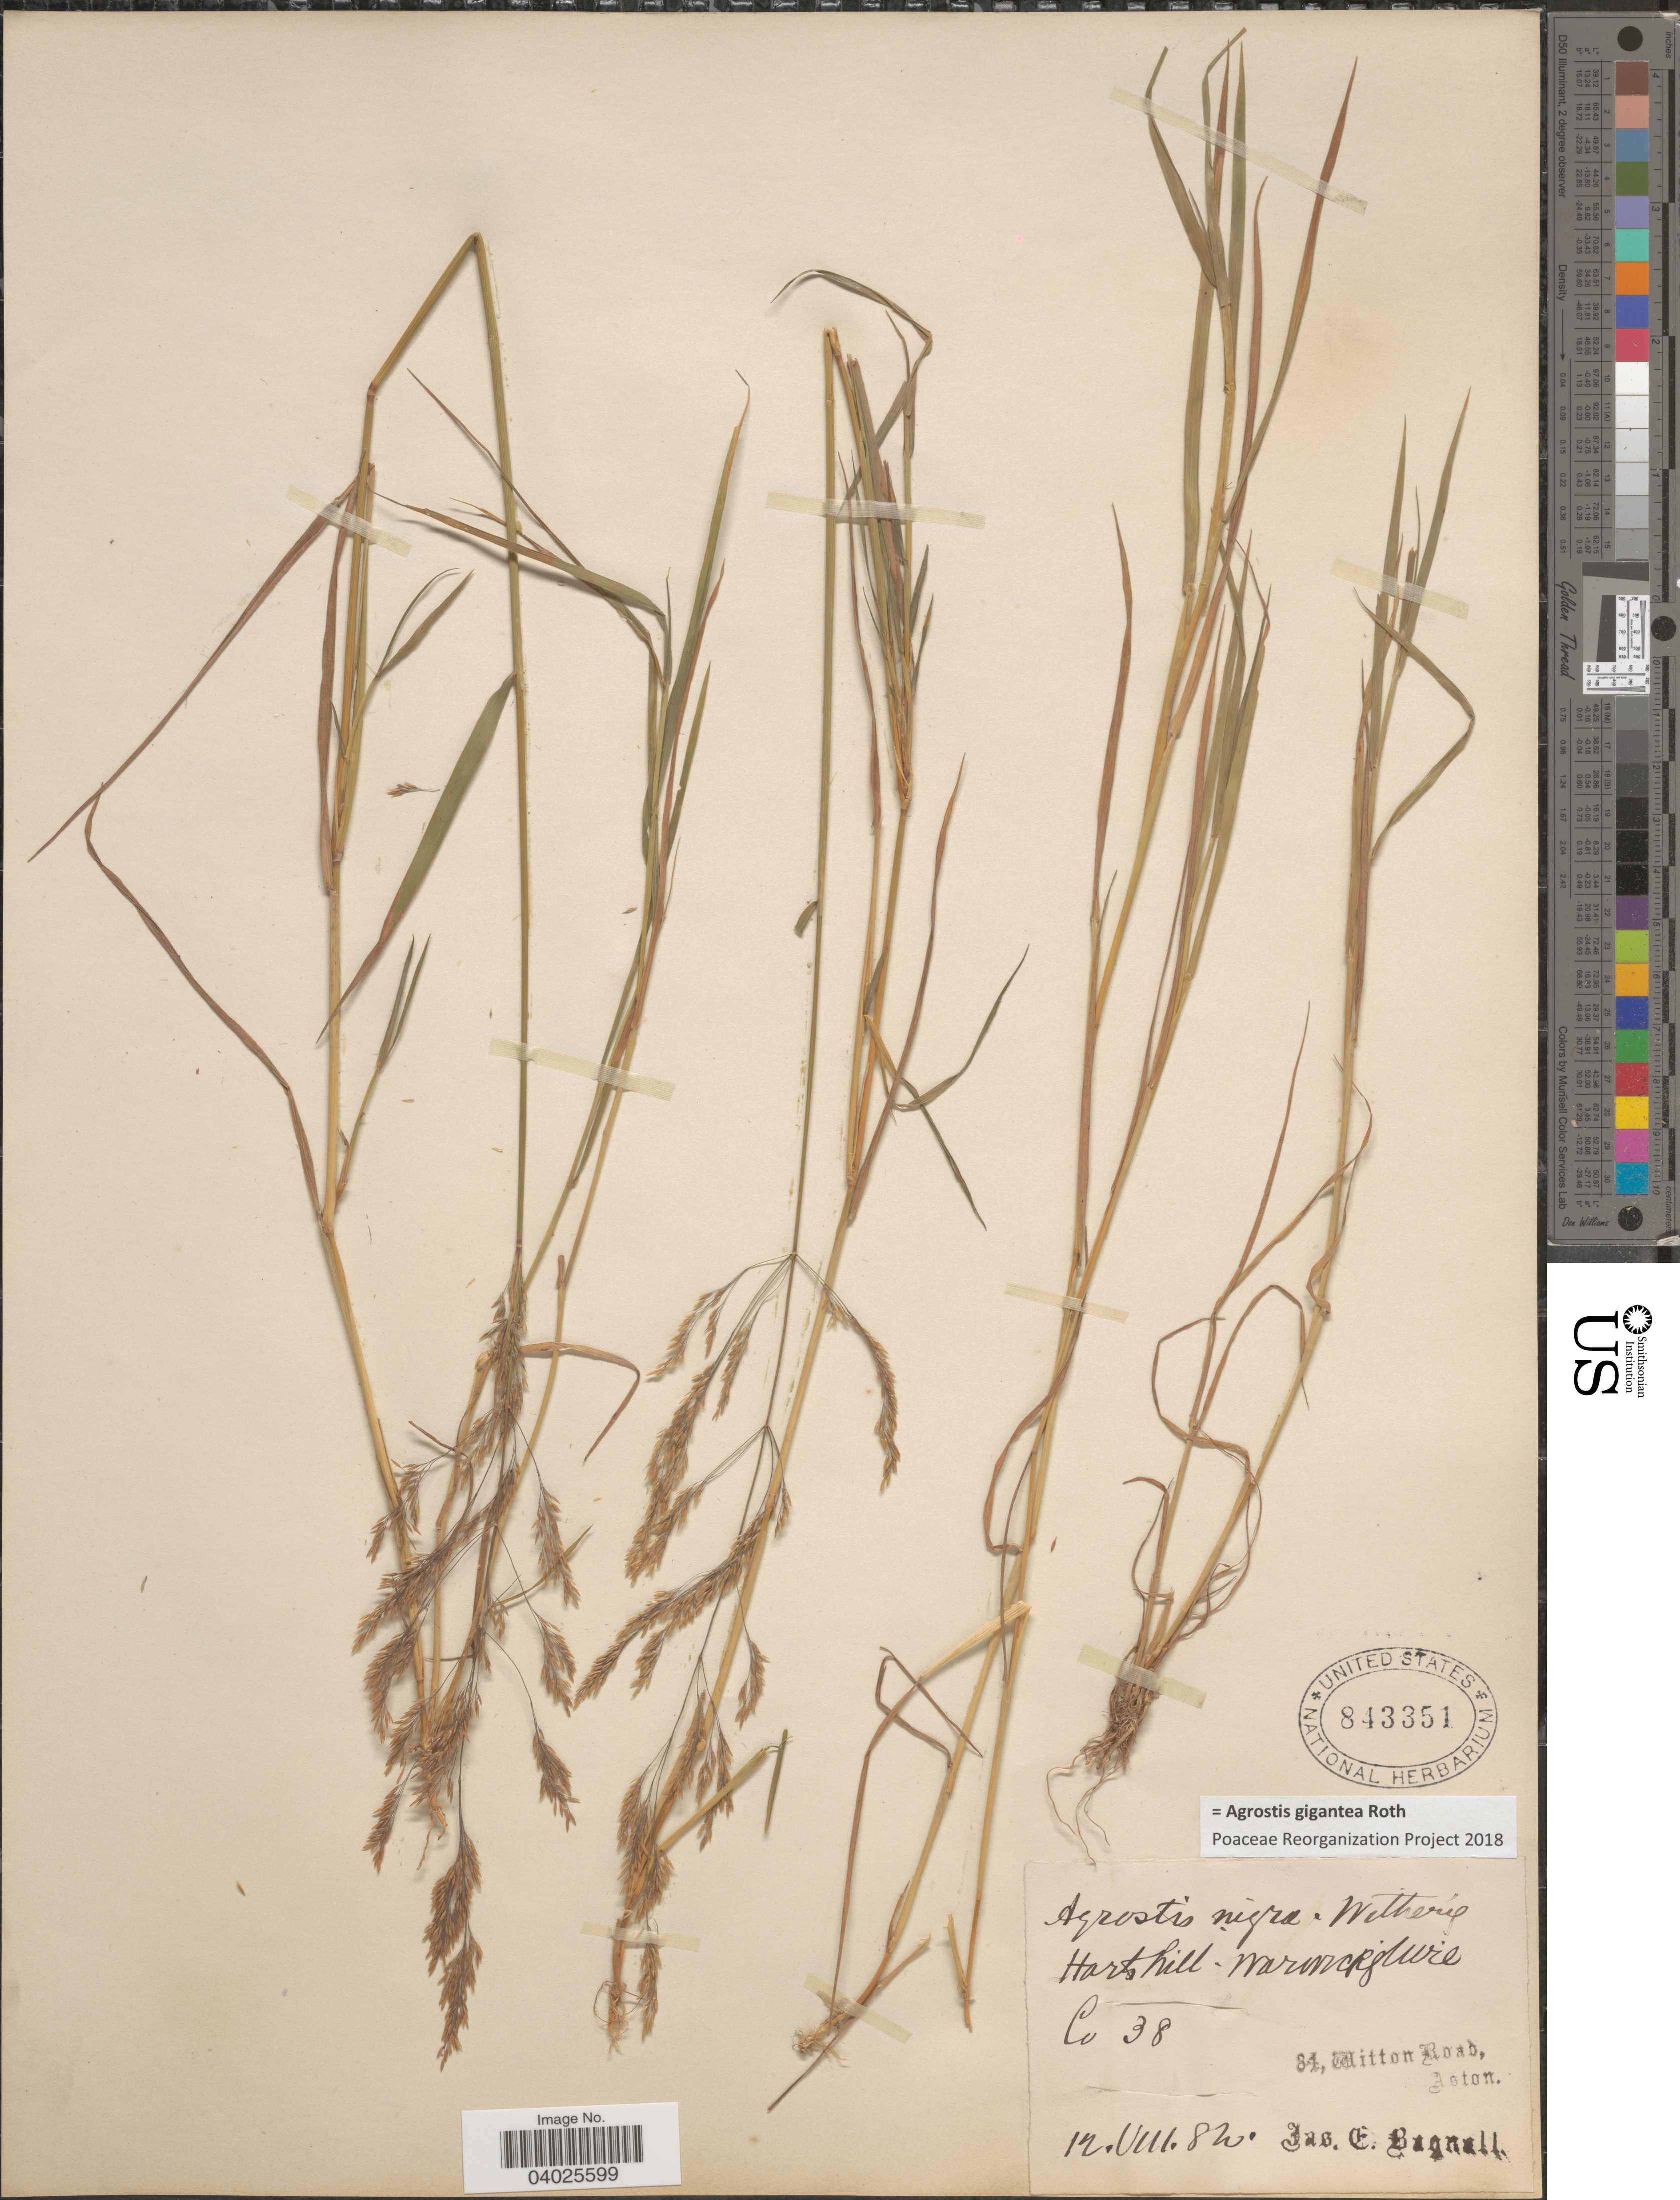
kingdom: Plantae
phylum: Tracheophyta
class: Liliopsida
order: Poales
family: Poaceae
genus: Agrostis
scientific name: Agrostis gigantea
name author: Roth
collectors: C. Bagnell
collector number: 38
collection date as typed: Transcribed d/m/y: 12/8/82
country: United Kingdom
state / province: England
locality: Hartshill - Warwickshire Co.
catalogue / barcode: US 843351